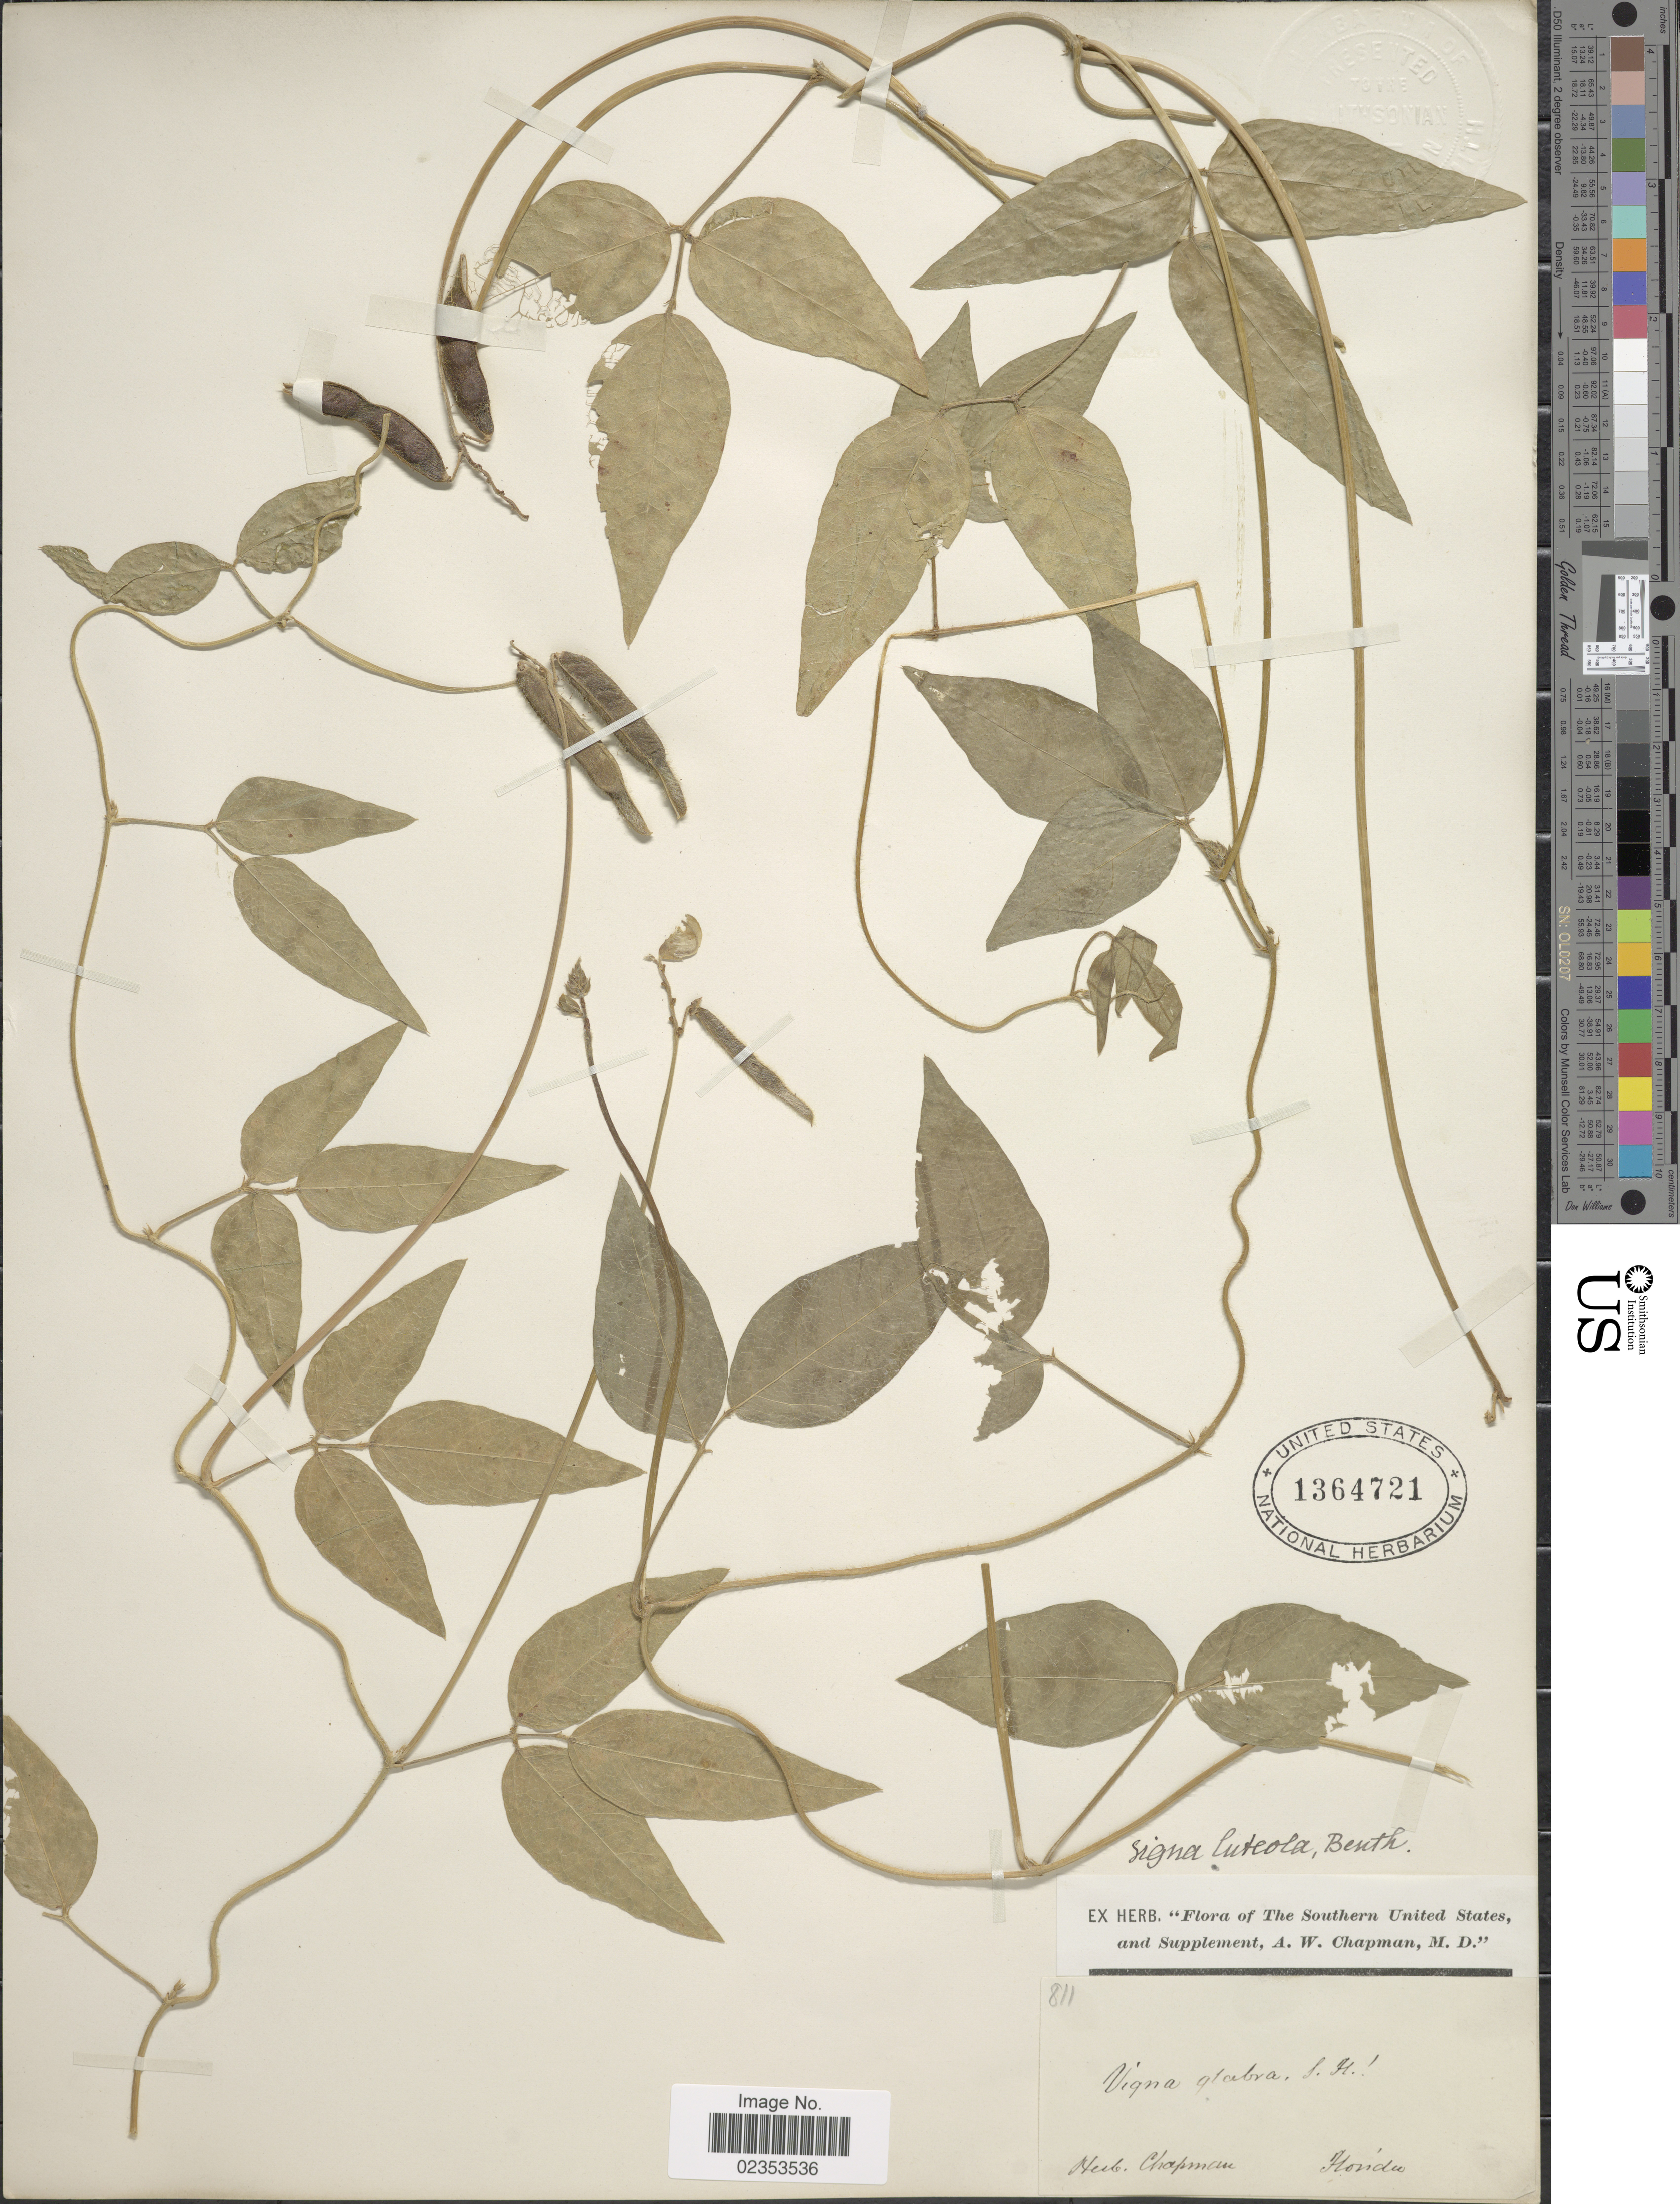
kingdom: Plantae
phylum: Tracheophyta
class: Magnoliopsida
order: Fabales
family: Fabaceae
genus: Vigna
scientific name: Vigna luteola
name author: (Jacq.) Benth.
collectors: A. W. Chapman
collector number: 811?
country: United States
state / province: Florida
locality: Southern United States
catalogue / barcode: US 1364721